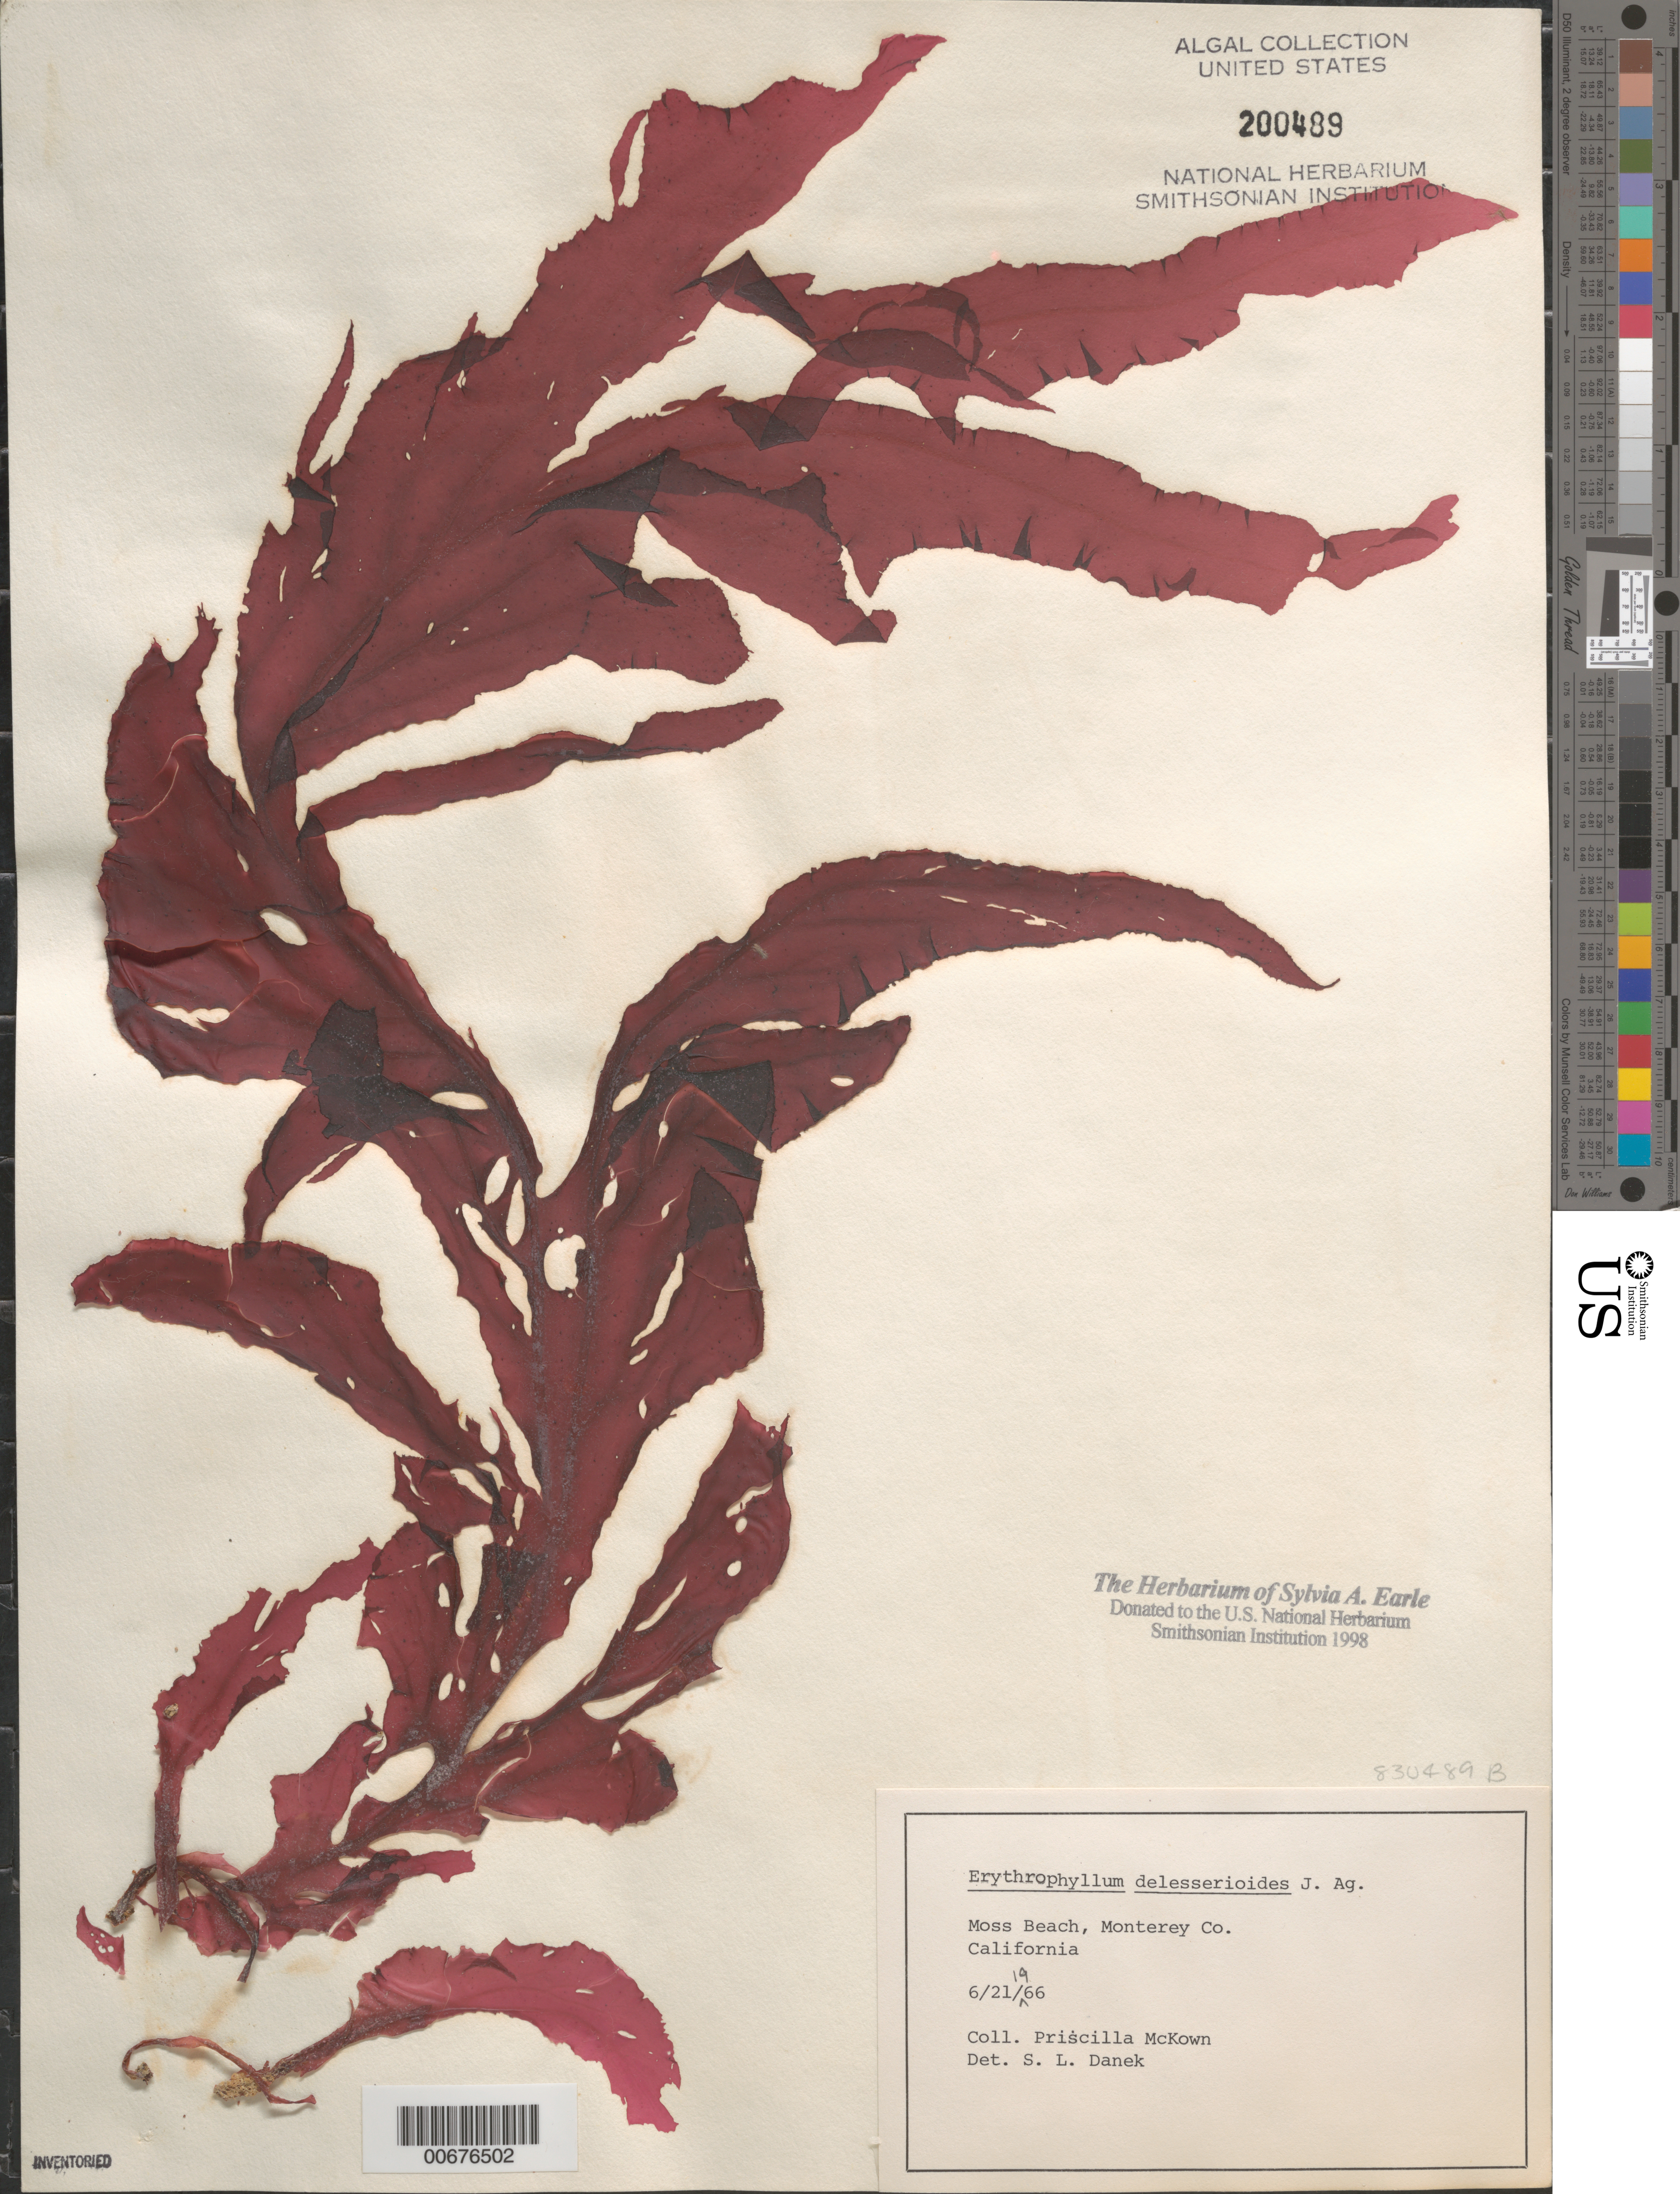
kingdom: Plantae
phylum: Rhodophyta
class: Florideophyceae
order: Gigartinales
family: Kallymeniaceae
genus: Erythrophyllum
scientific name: Erythrophyllum delesserioides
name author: J. Agardh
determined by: Danek, S. L.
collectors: P. McKown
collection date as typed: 21 Jun 1966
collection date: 1966-06-21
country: United States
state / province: California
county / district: Monterey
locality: Lighthouse Point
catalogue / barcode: US 200489